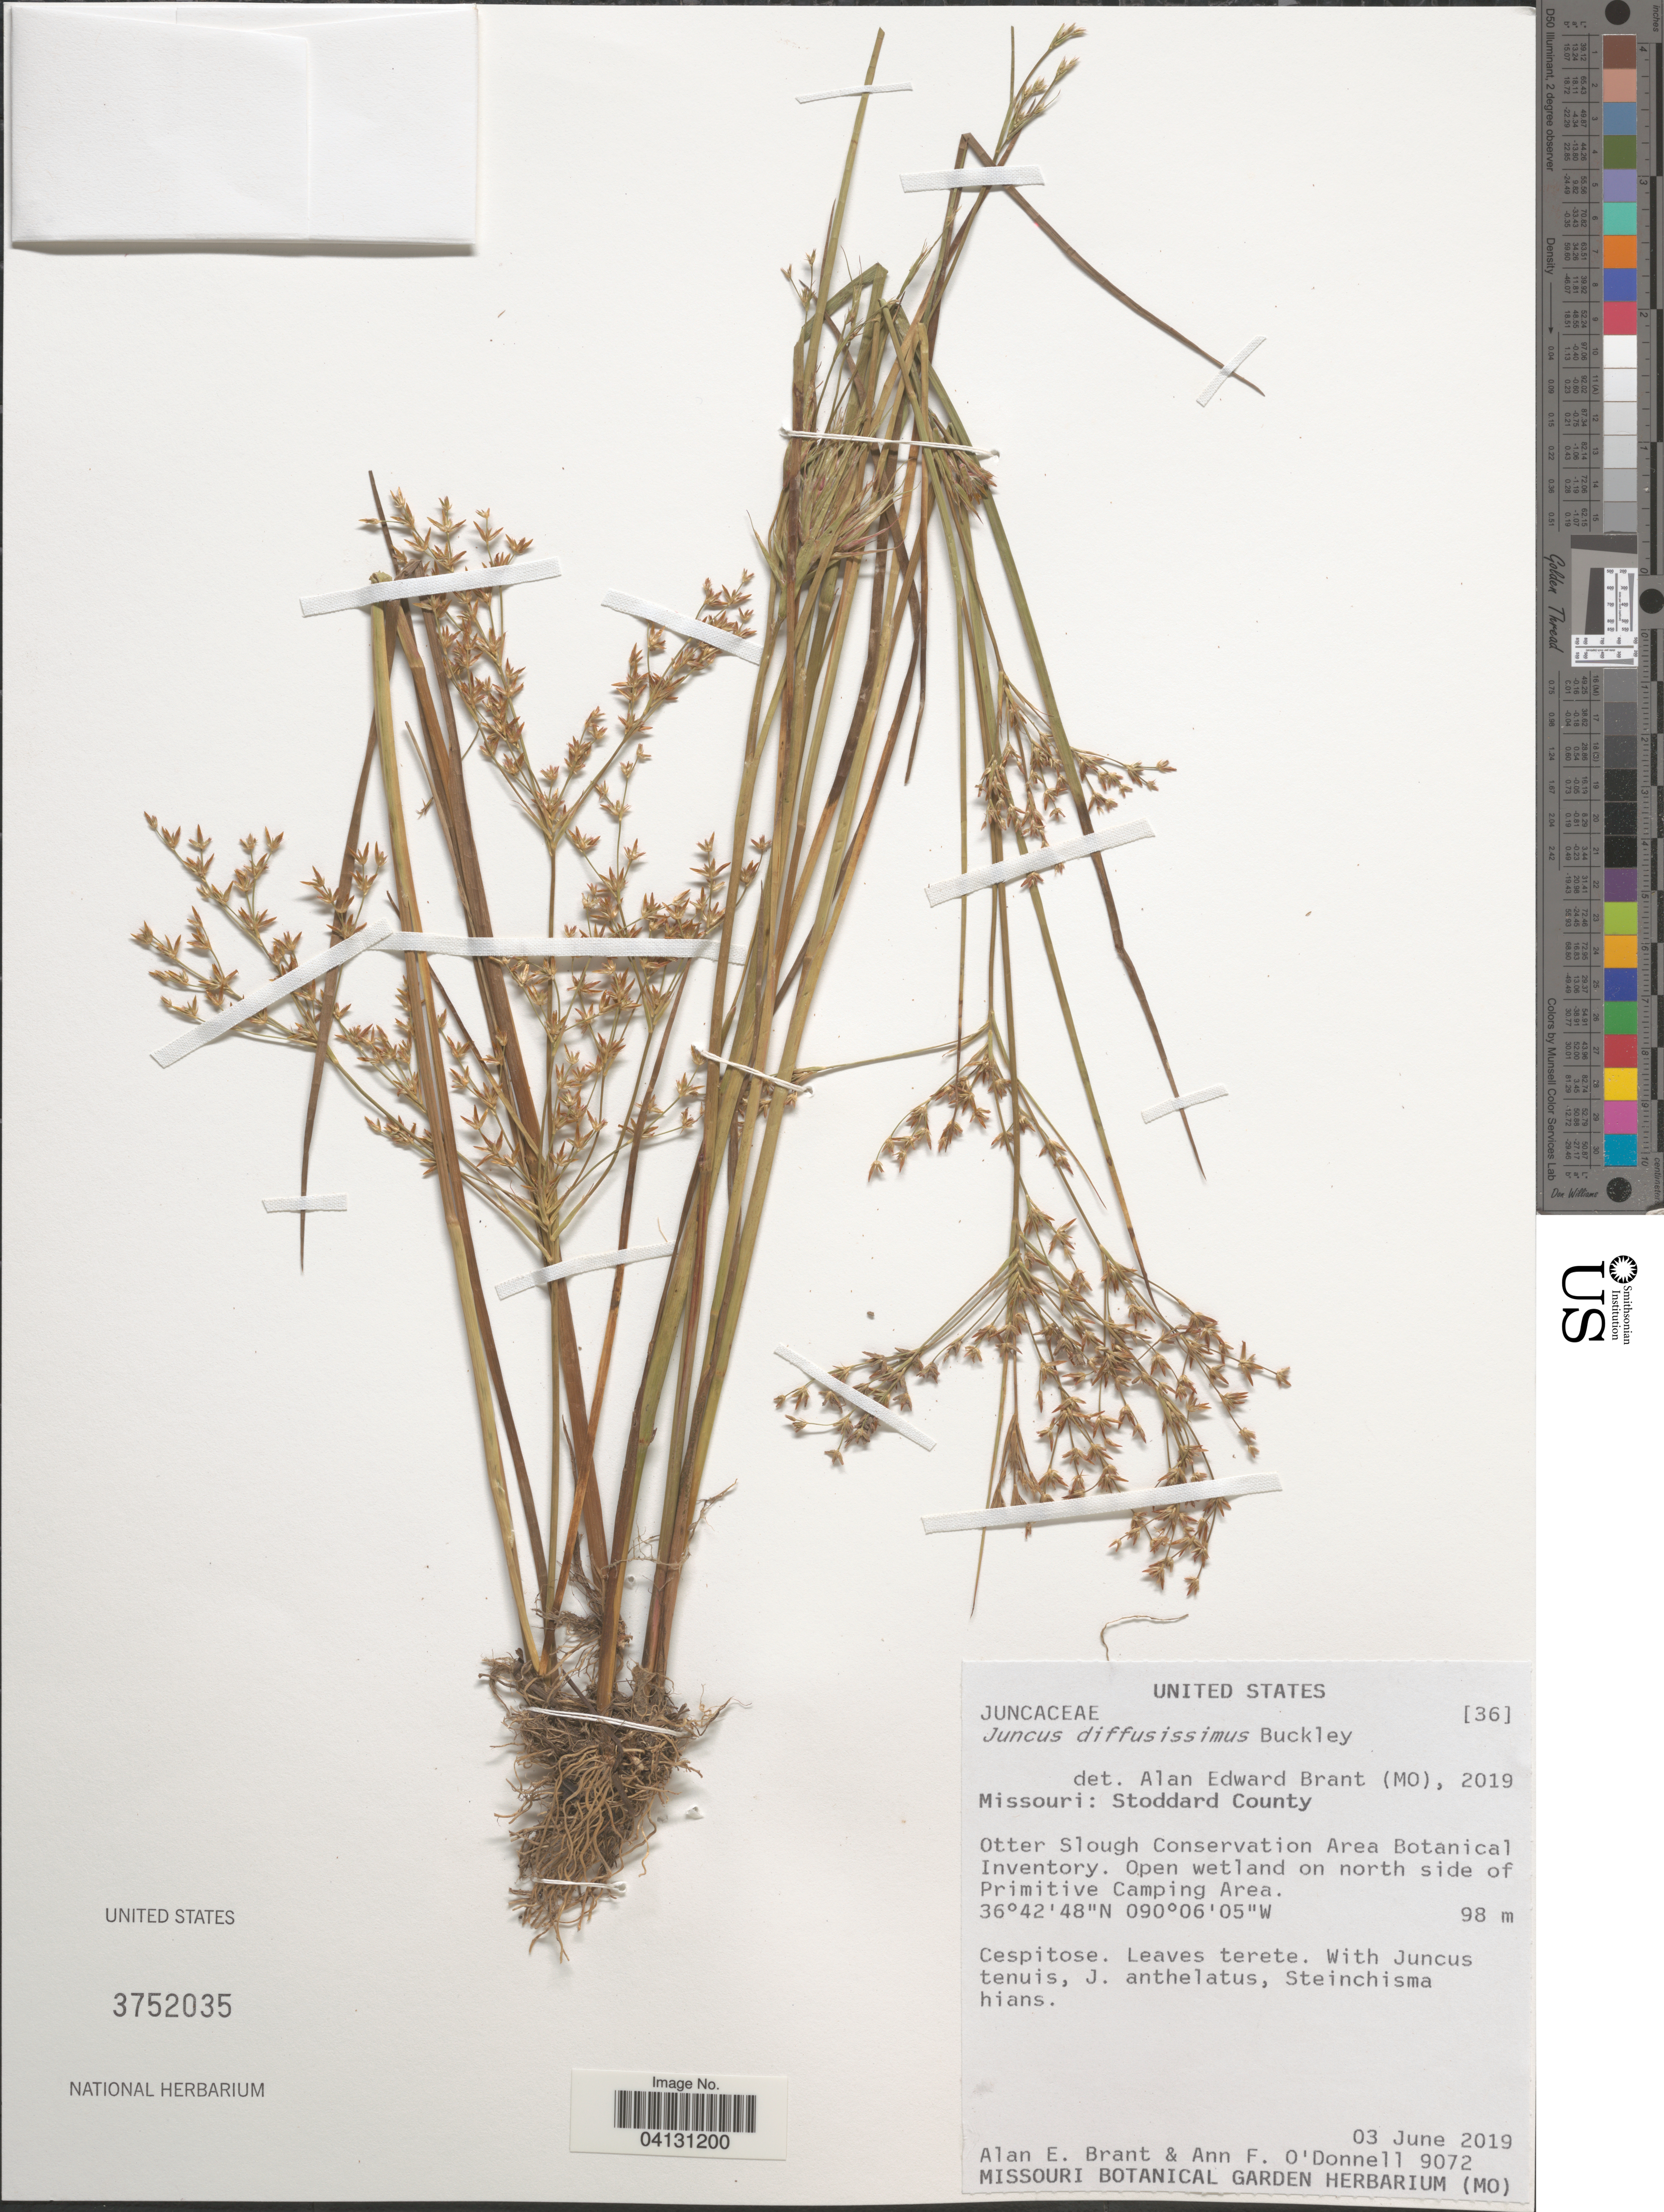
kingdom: Plantae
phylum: Tracheophyta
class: Liliopsida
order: Poales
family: Juncaceae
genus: Juncus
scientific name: Juncus diffusissimus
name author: Buckley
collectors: A. Brant & A. O'Donnell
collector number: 9072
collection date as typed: Transcribed d/m/y: 3/6/2019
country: United States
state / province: Missouri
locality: Stoddard County. Otter Slough Conservation Area Botanical Inventory. Open wetland on north side of Primitive Camping Area.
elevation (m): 98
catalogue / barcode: US 3752035